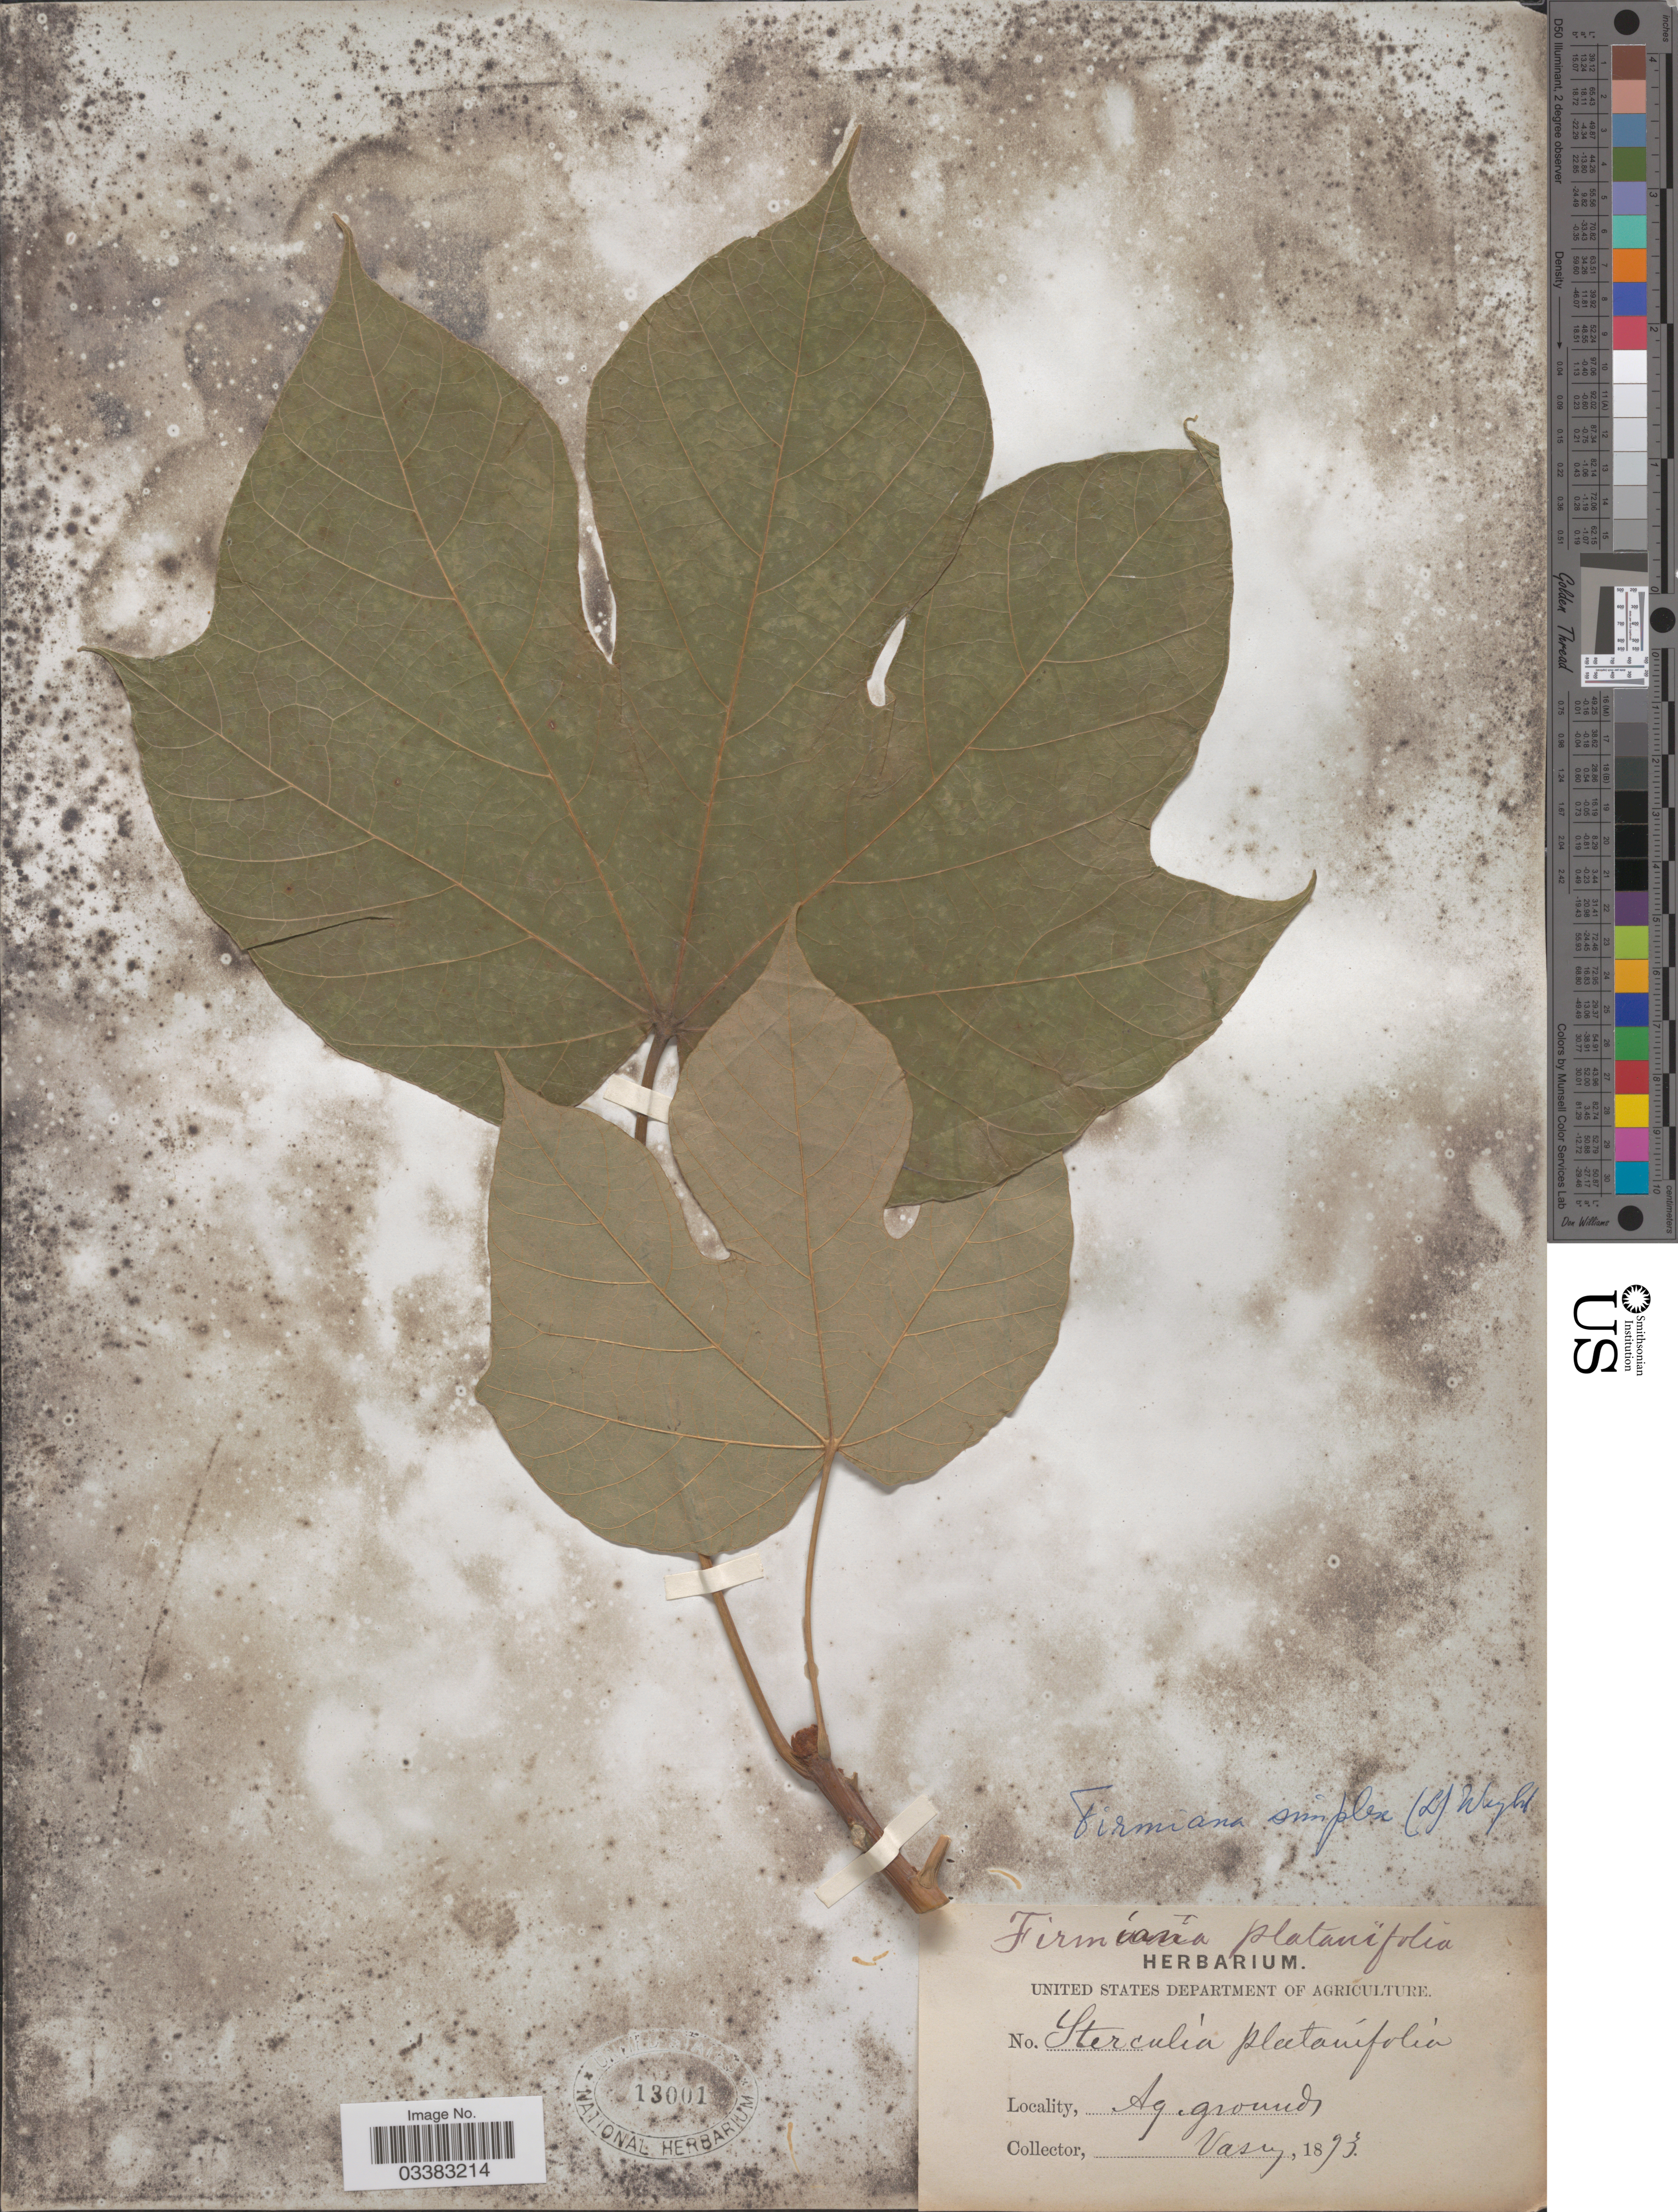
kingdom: Plantae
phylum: Tracheophyta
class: Magnoliopsida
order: Malvales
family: Malvaceae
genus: Firmiana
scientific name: Firmiana simplex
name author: (L.) W. Wight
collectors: Vasey, --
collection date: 1893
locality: Ag. grounds.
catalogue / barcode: US 13001